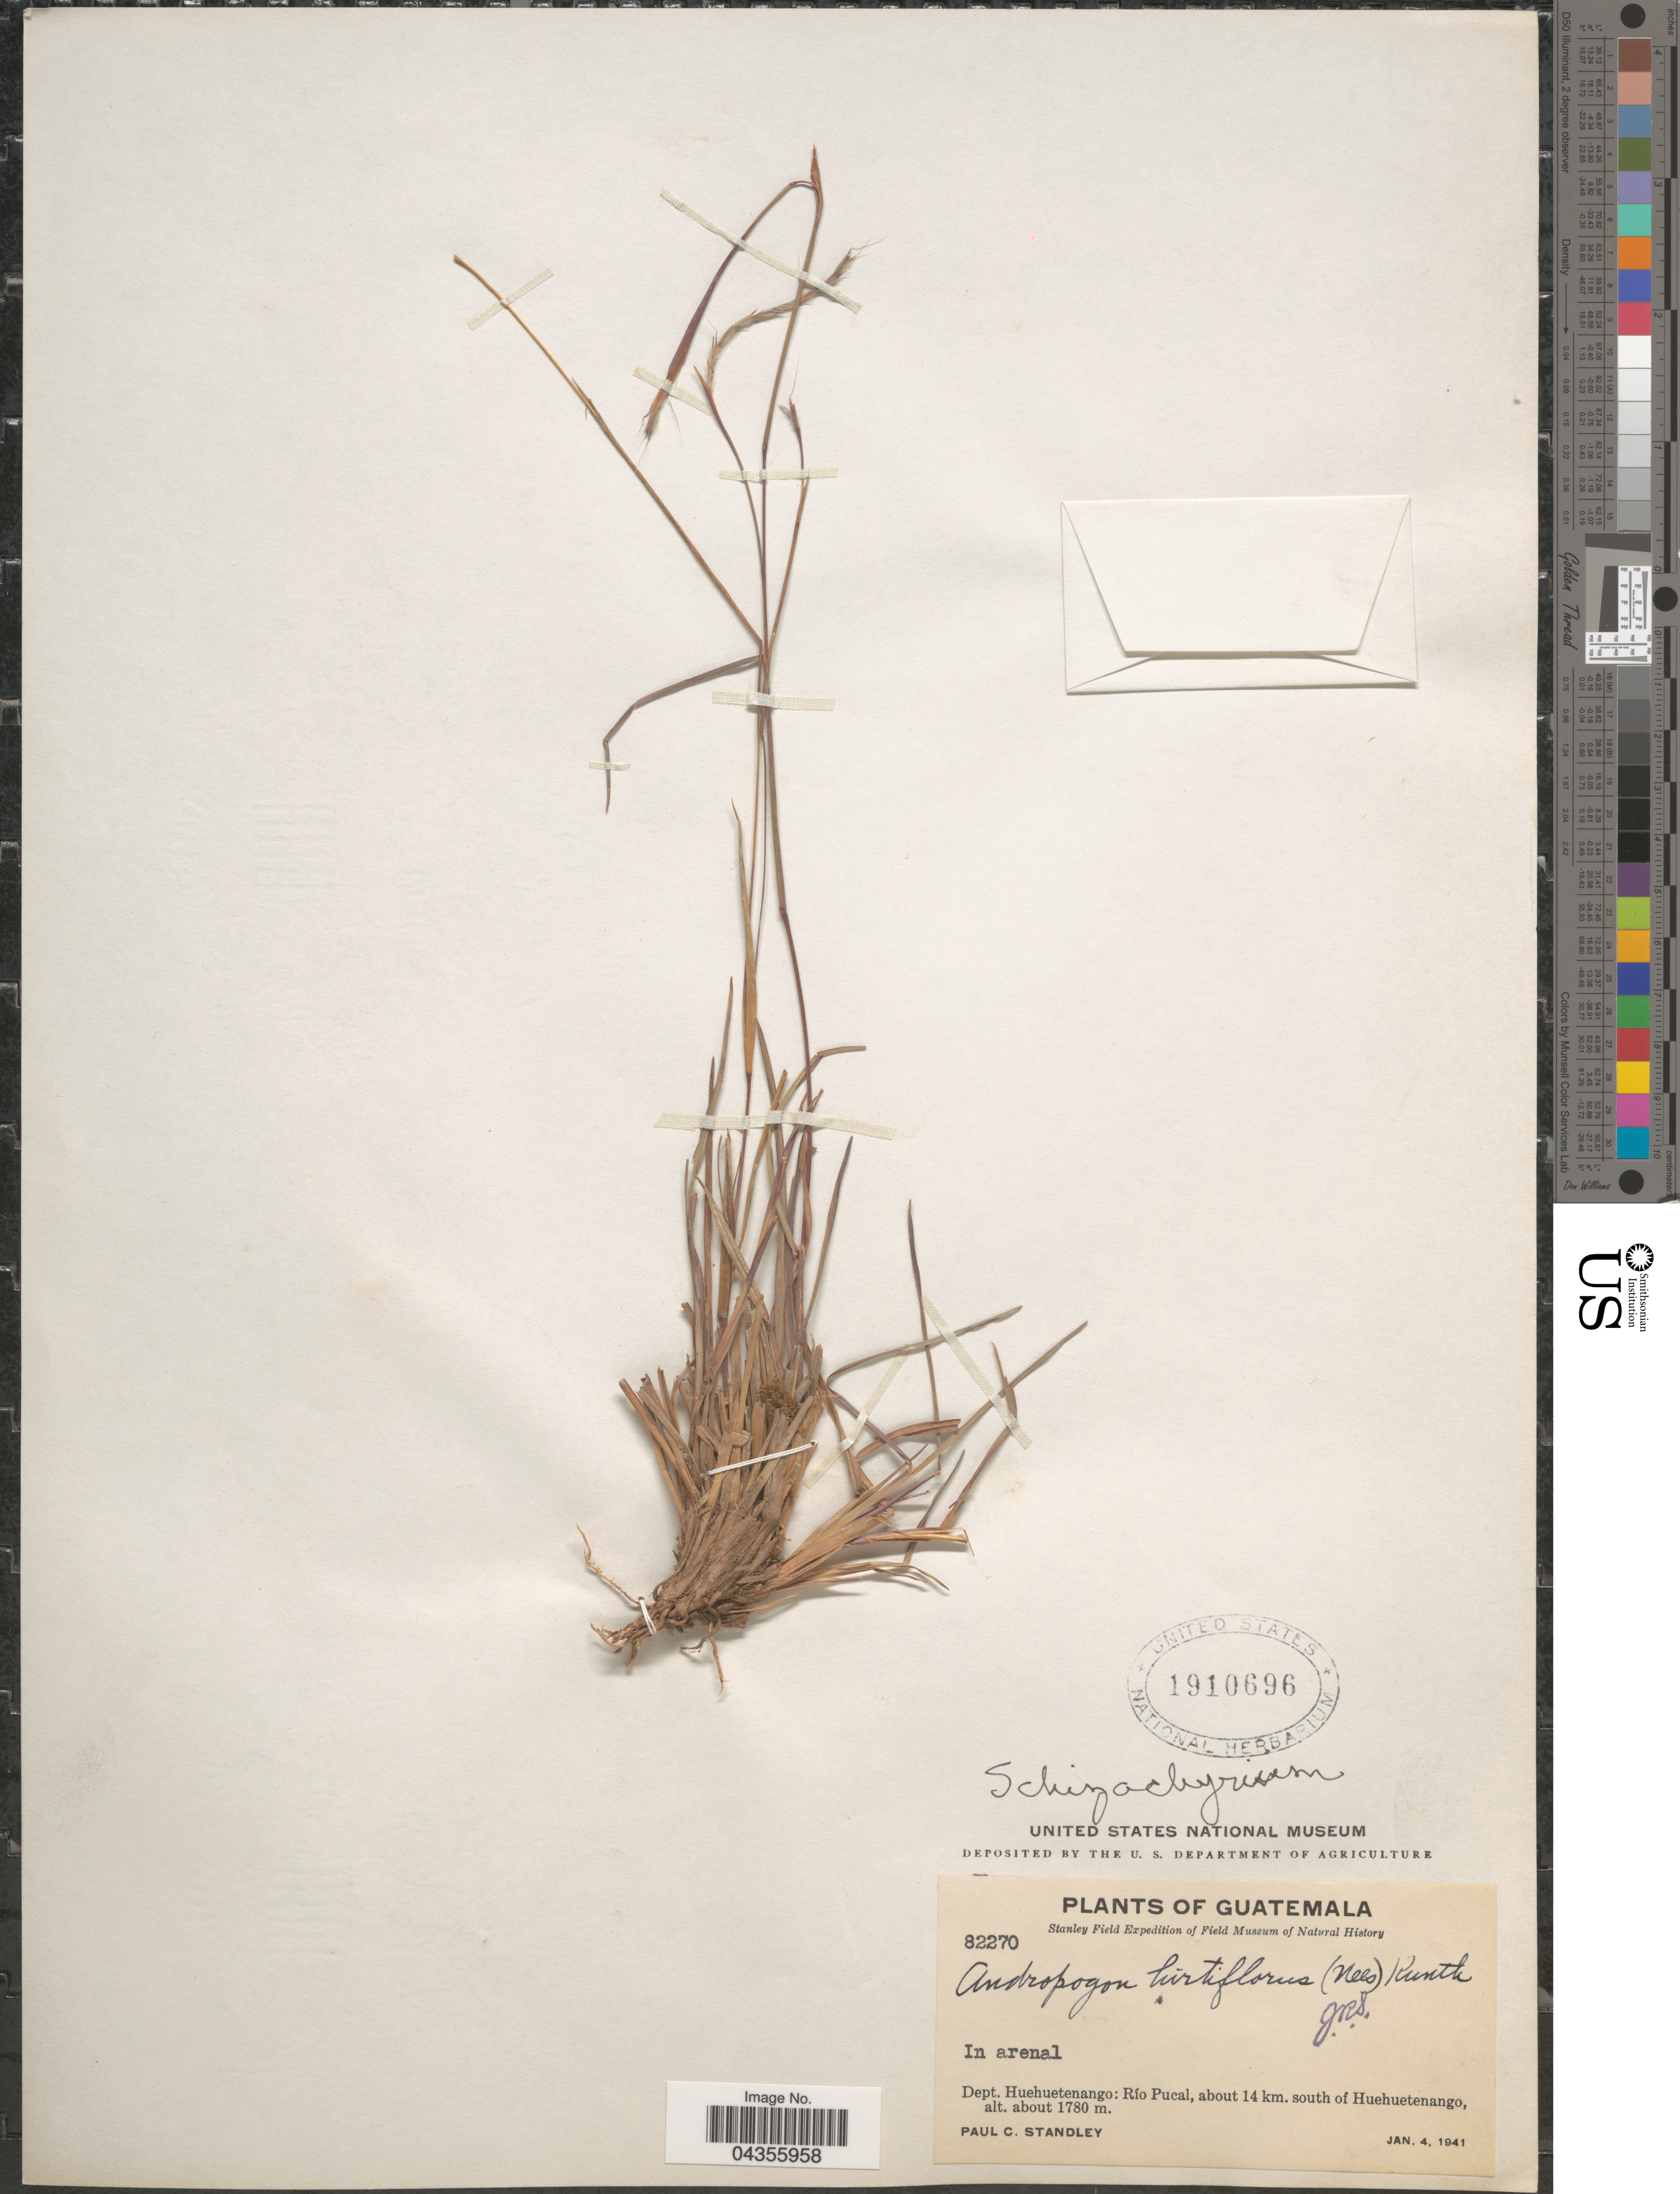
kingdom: Plantae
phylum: Tracheophyta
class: Liliopsida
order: Poales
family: Poaceae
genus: Schizachyrium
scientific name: Schizachyrium sp.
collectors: P. C. Standley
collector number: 82270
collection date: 1941-01-04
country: Guatemala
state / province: Huehuetenango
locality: Stanley Field Expedition. Dept. Huehuetenango: Río Pucal, about 14 km. south of Huehuetenango.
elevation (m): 1780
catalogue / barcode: US 1910696